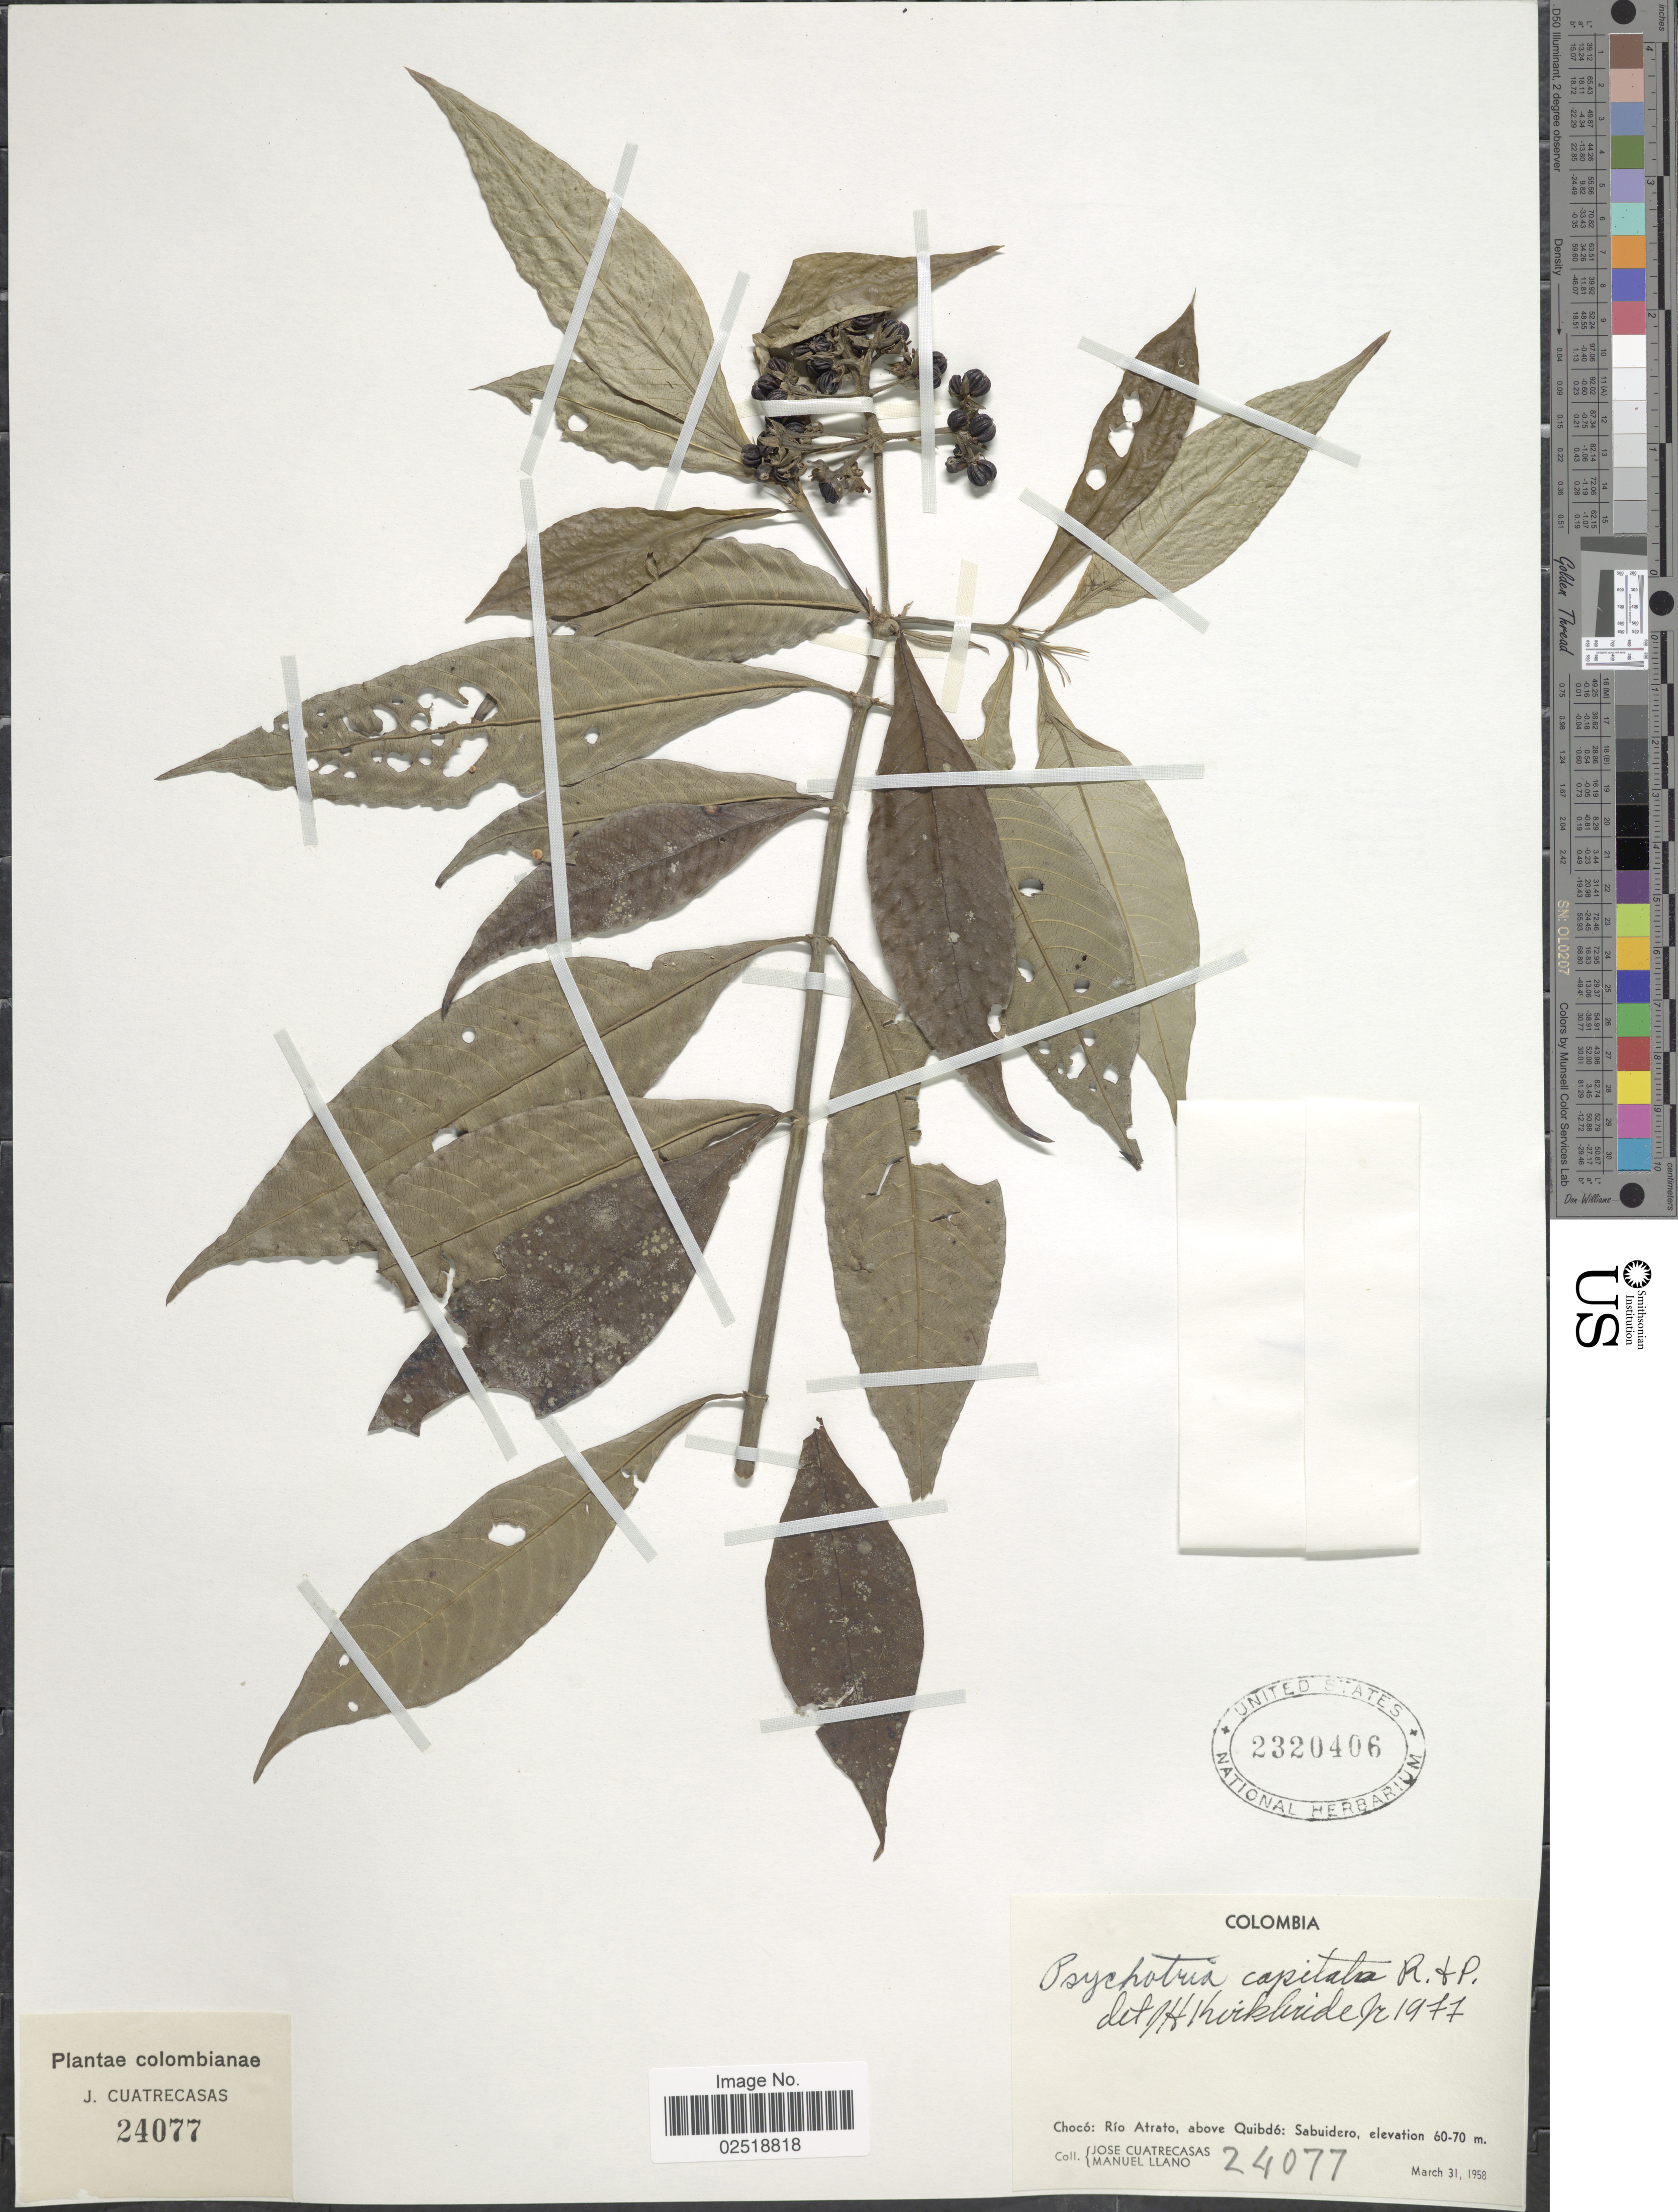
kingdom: Plantae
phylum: Tracheophyta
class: Magnoliopsida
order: Gentianales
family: Rubiaceae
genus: Psychotria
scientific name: Psychotria capitata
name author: Ruiz & Pav.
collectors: J. Cuatrecasas & M. Llano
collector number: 24077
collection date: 1958-03-31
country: Colombia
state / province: Chocó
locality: Río Atrato, above Quibdó: Sabuidero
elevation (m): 60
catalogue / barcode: US 2320406